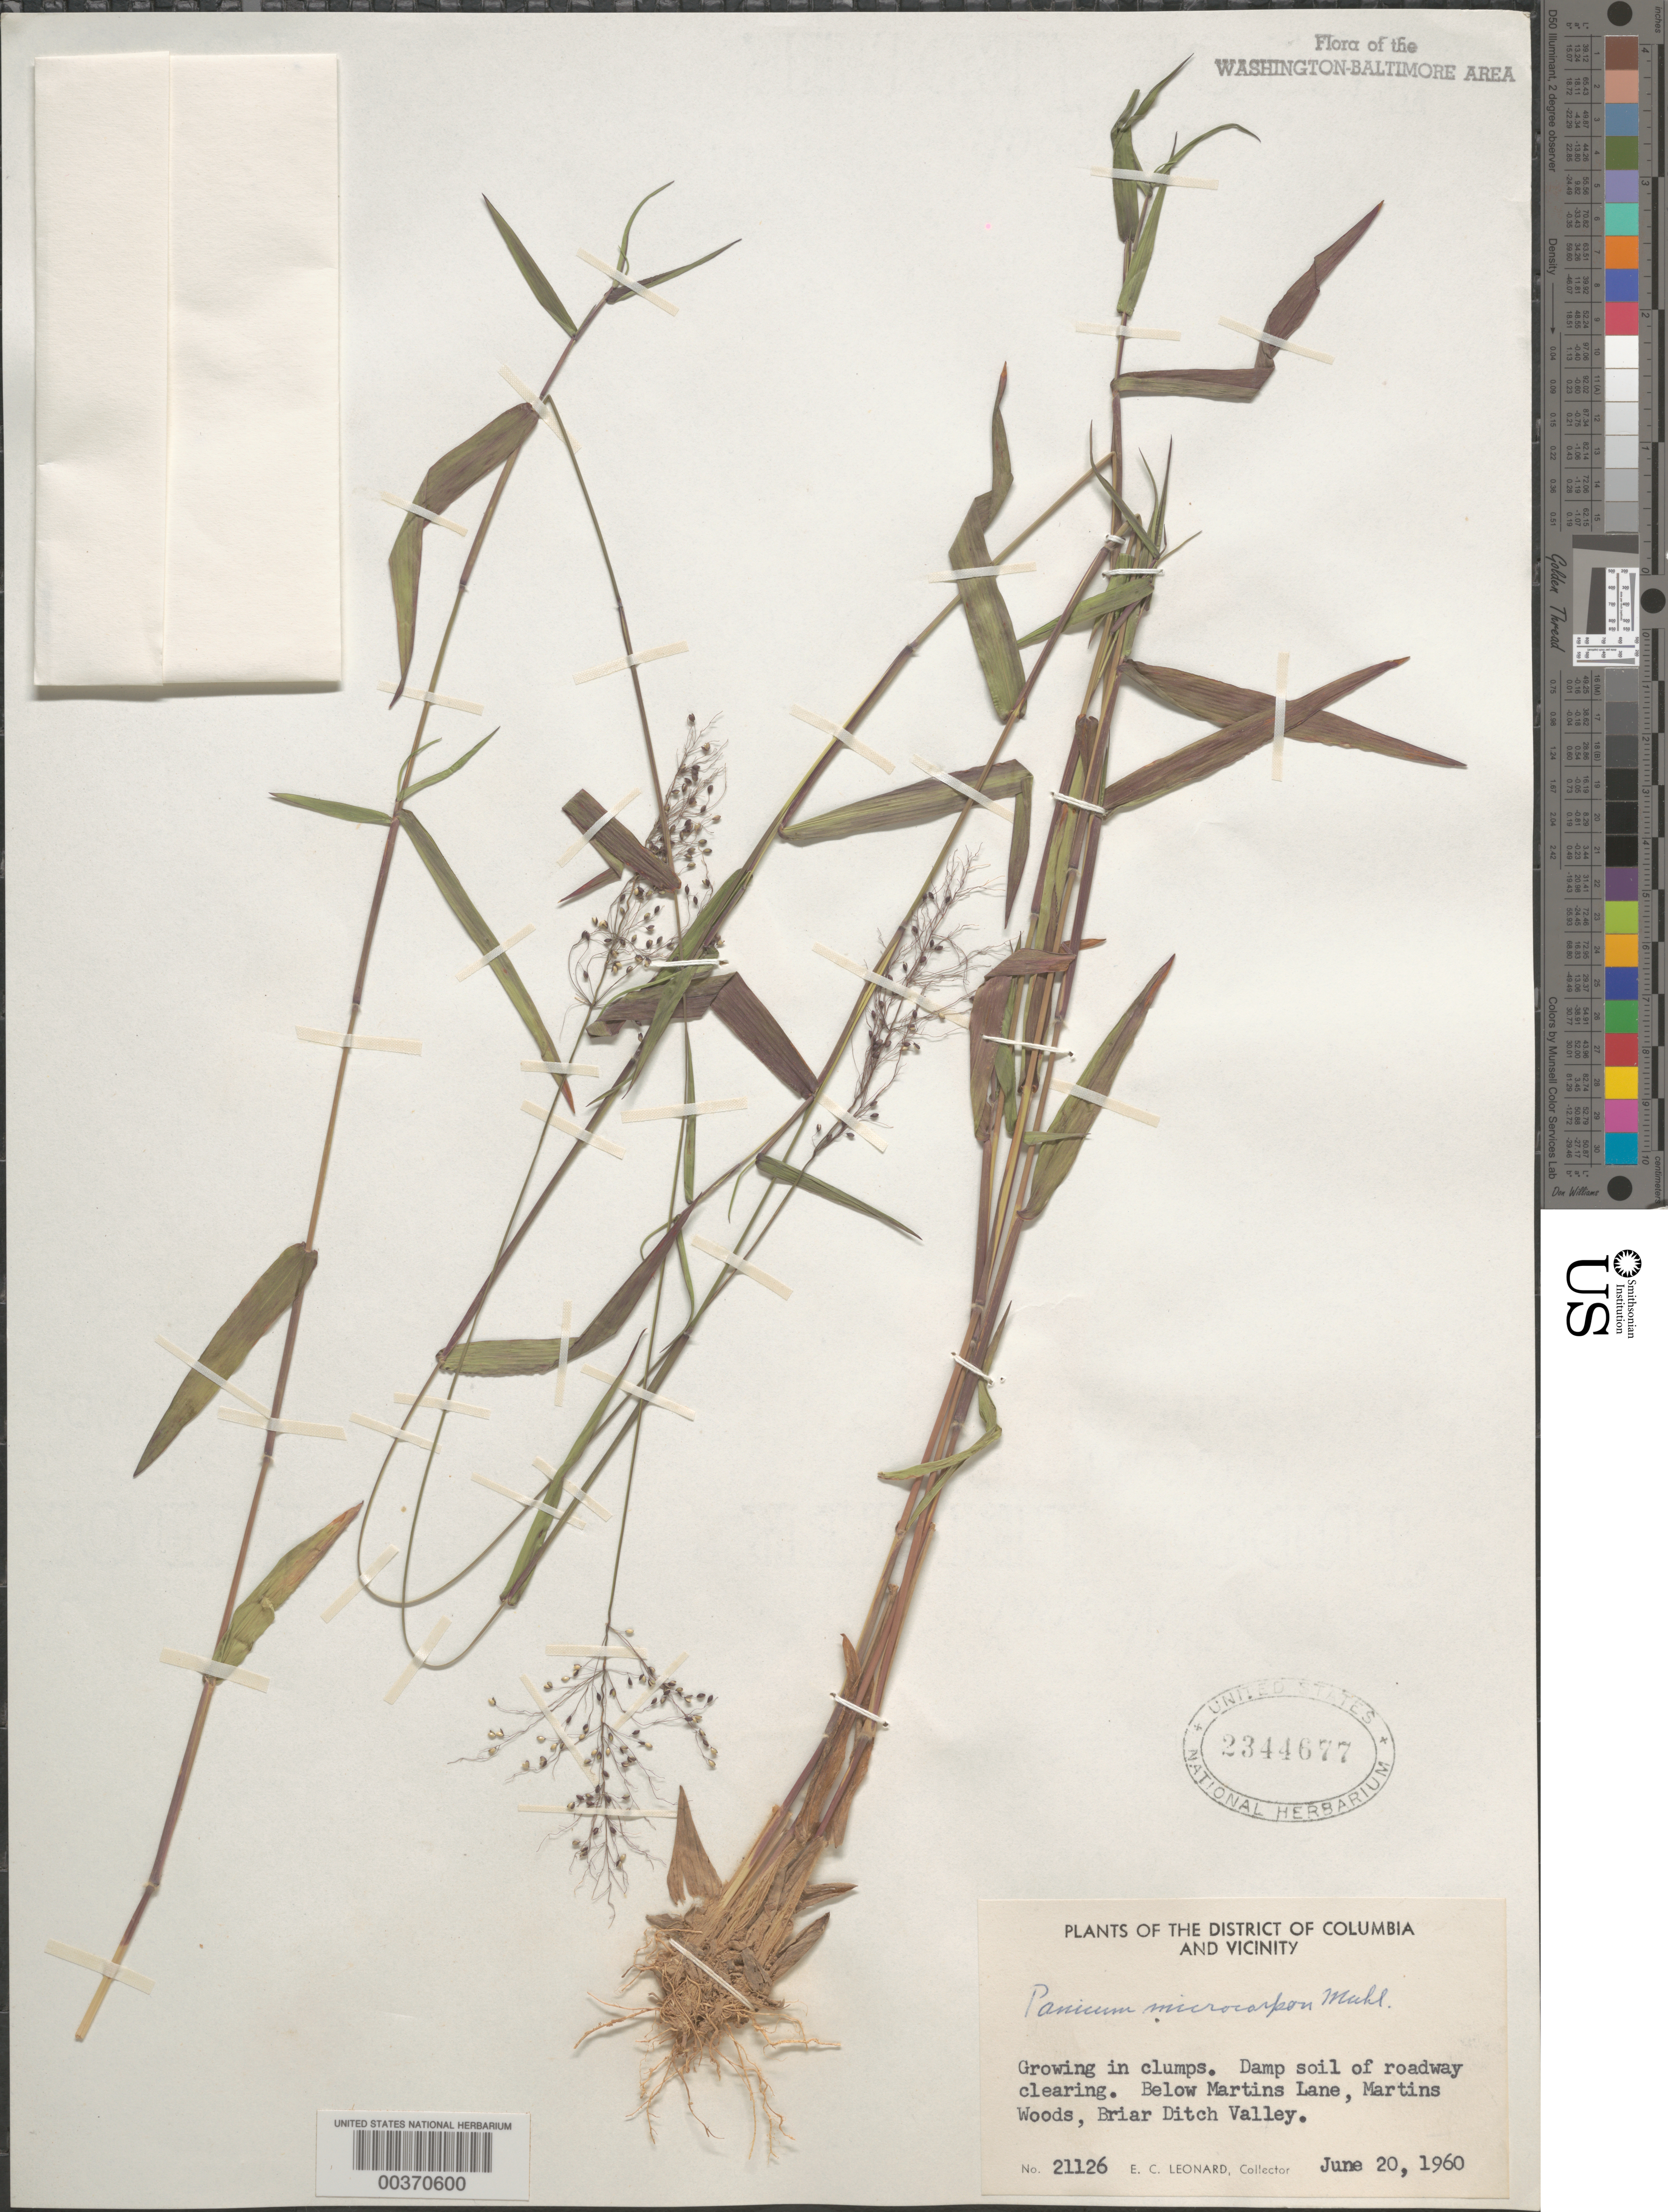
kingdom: Plantae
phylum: Tracheophyta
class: Liliopsida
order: Poales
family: Poaceae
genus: Dichanthelium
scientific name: Dichanthelium dichotomum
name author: (L.) Gould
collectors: E. C. Leonard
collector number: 19936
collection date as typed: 27 Aug 1944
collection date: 1944-08-27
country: United States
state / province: Maryland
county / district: Prince George's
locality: Bladensburg vicinity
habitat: Damp soil of roadway clearing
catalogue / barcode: US 1874677